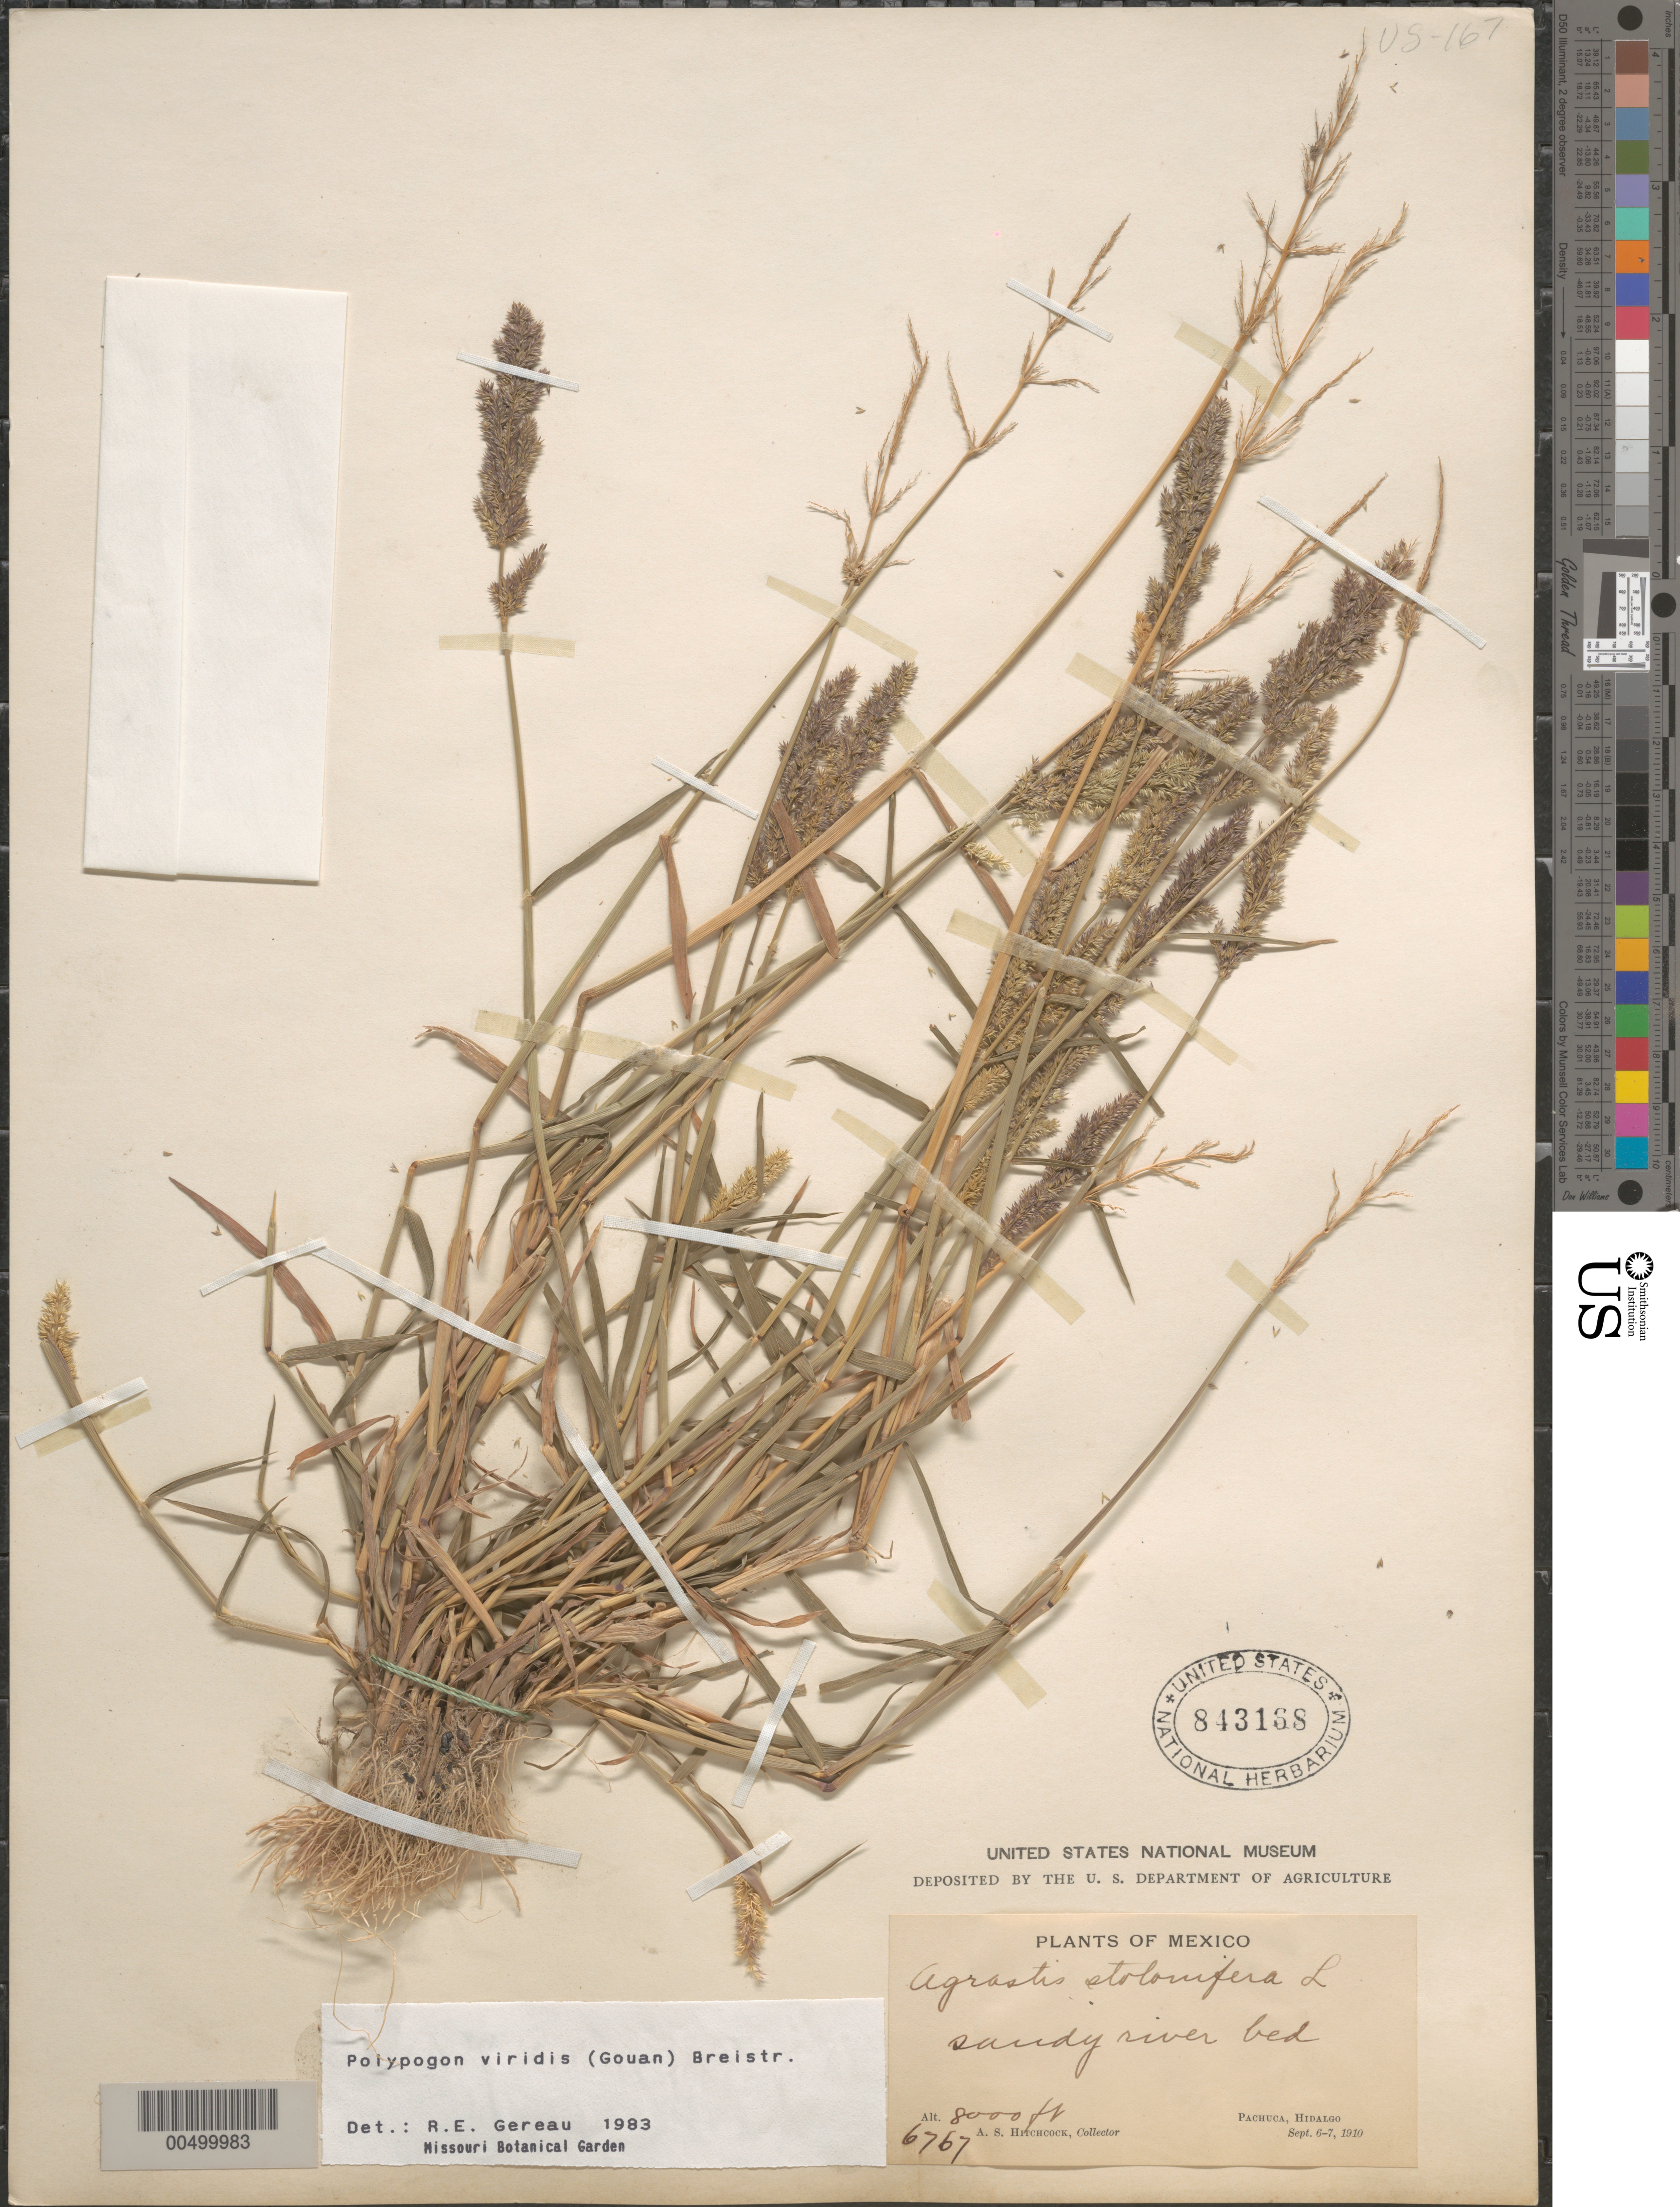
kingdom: Plantae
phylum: Tracheophyta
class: Liliopsida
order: Poales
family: Poaceae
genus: Polypogon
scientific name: Polypogon viridis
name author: (Gouan) Breistroffer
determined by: Gereau, R. E.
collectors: A. S. Hitchcock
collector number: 6767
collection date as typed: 6 Sep 1910 to 7 Sep 1910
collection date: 1910-09-06/1910-09-07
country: Mexico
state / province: Hidalgo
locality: Pachuca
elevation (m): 2438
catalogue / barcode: US 843168